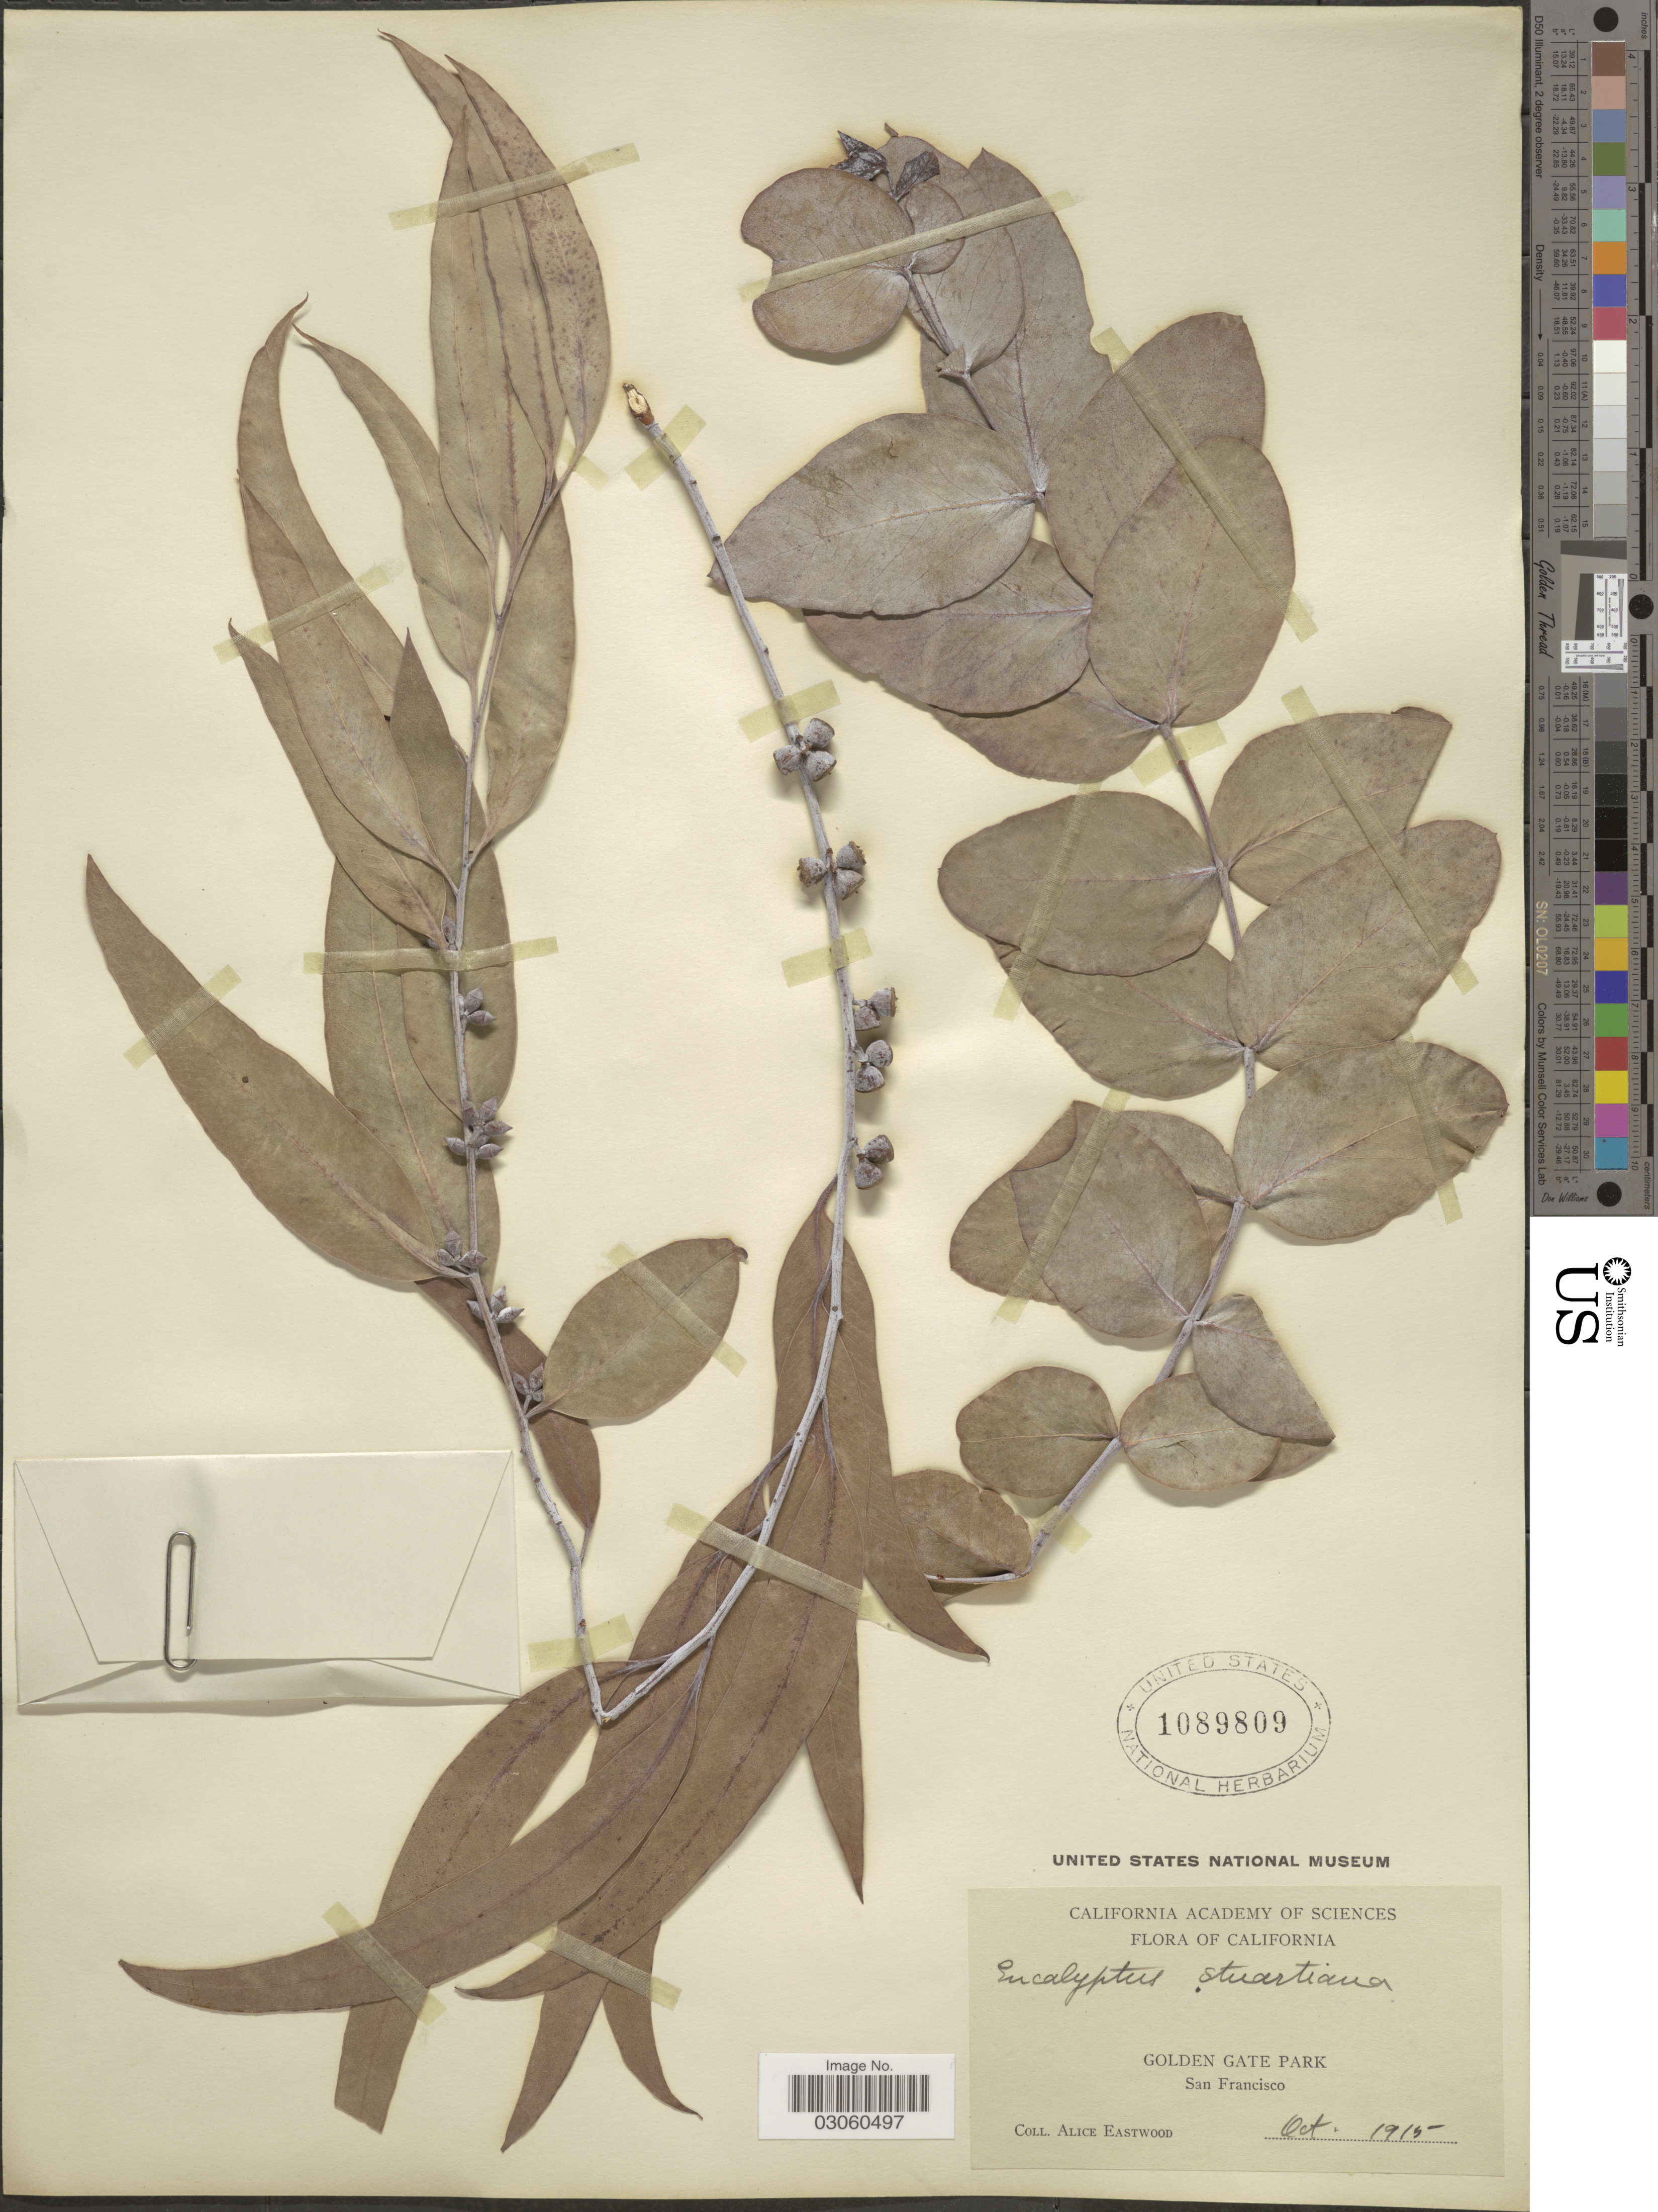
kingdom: Plantae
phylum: Tracheophyta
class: Magnoliopsida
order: Myrtales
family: Myrtaceae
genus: Eucalyptus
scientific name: Eucalyptus stuartiana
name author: F. Muell. ex Miq.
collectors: A. Eastwood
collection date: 1915-10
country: United States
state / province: California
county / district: San Francisco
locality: Golden Gate Park. San Francisco.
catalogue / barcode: US 1089809